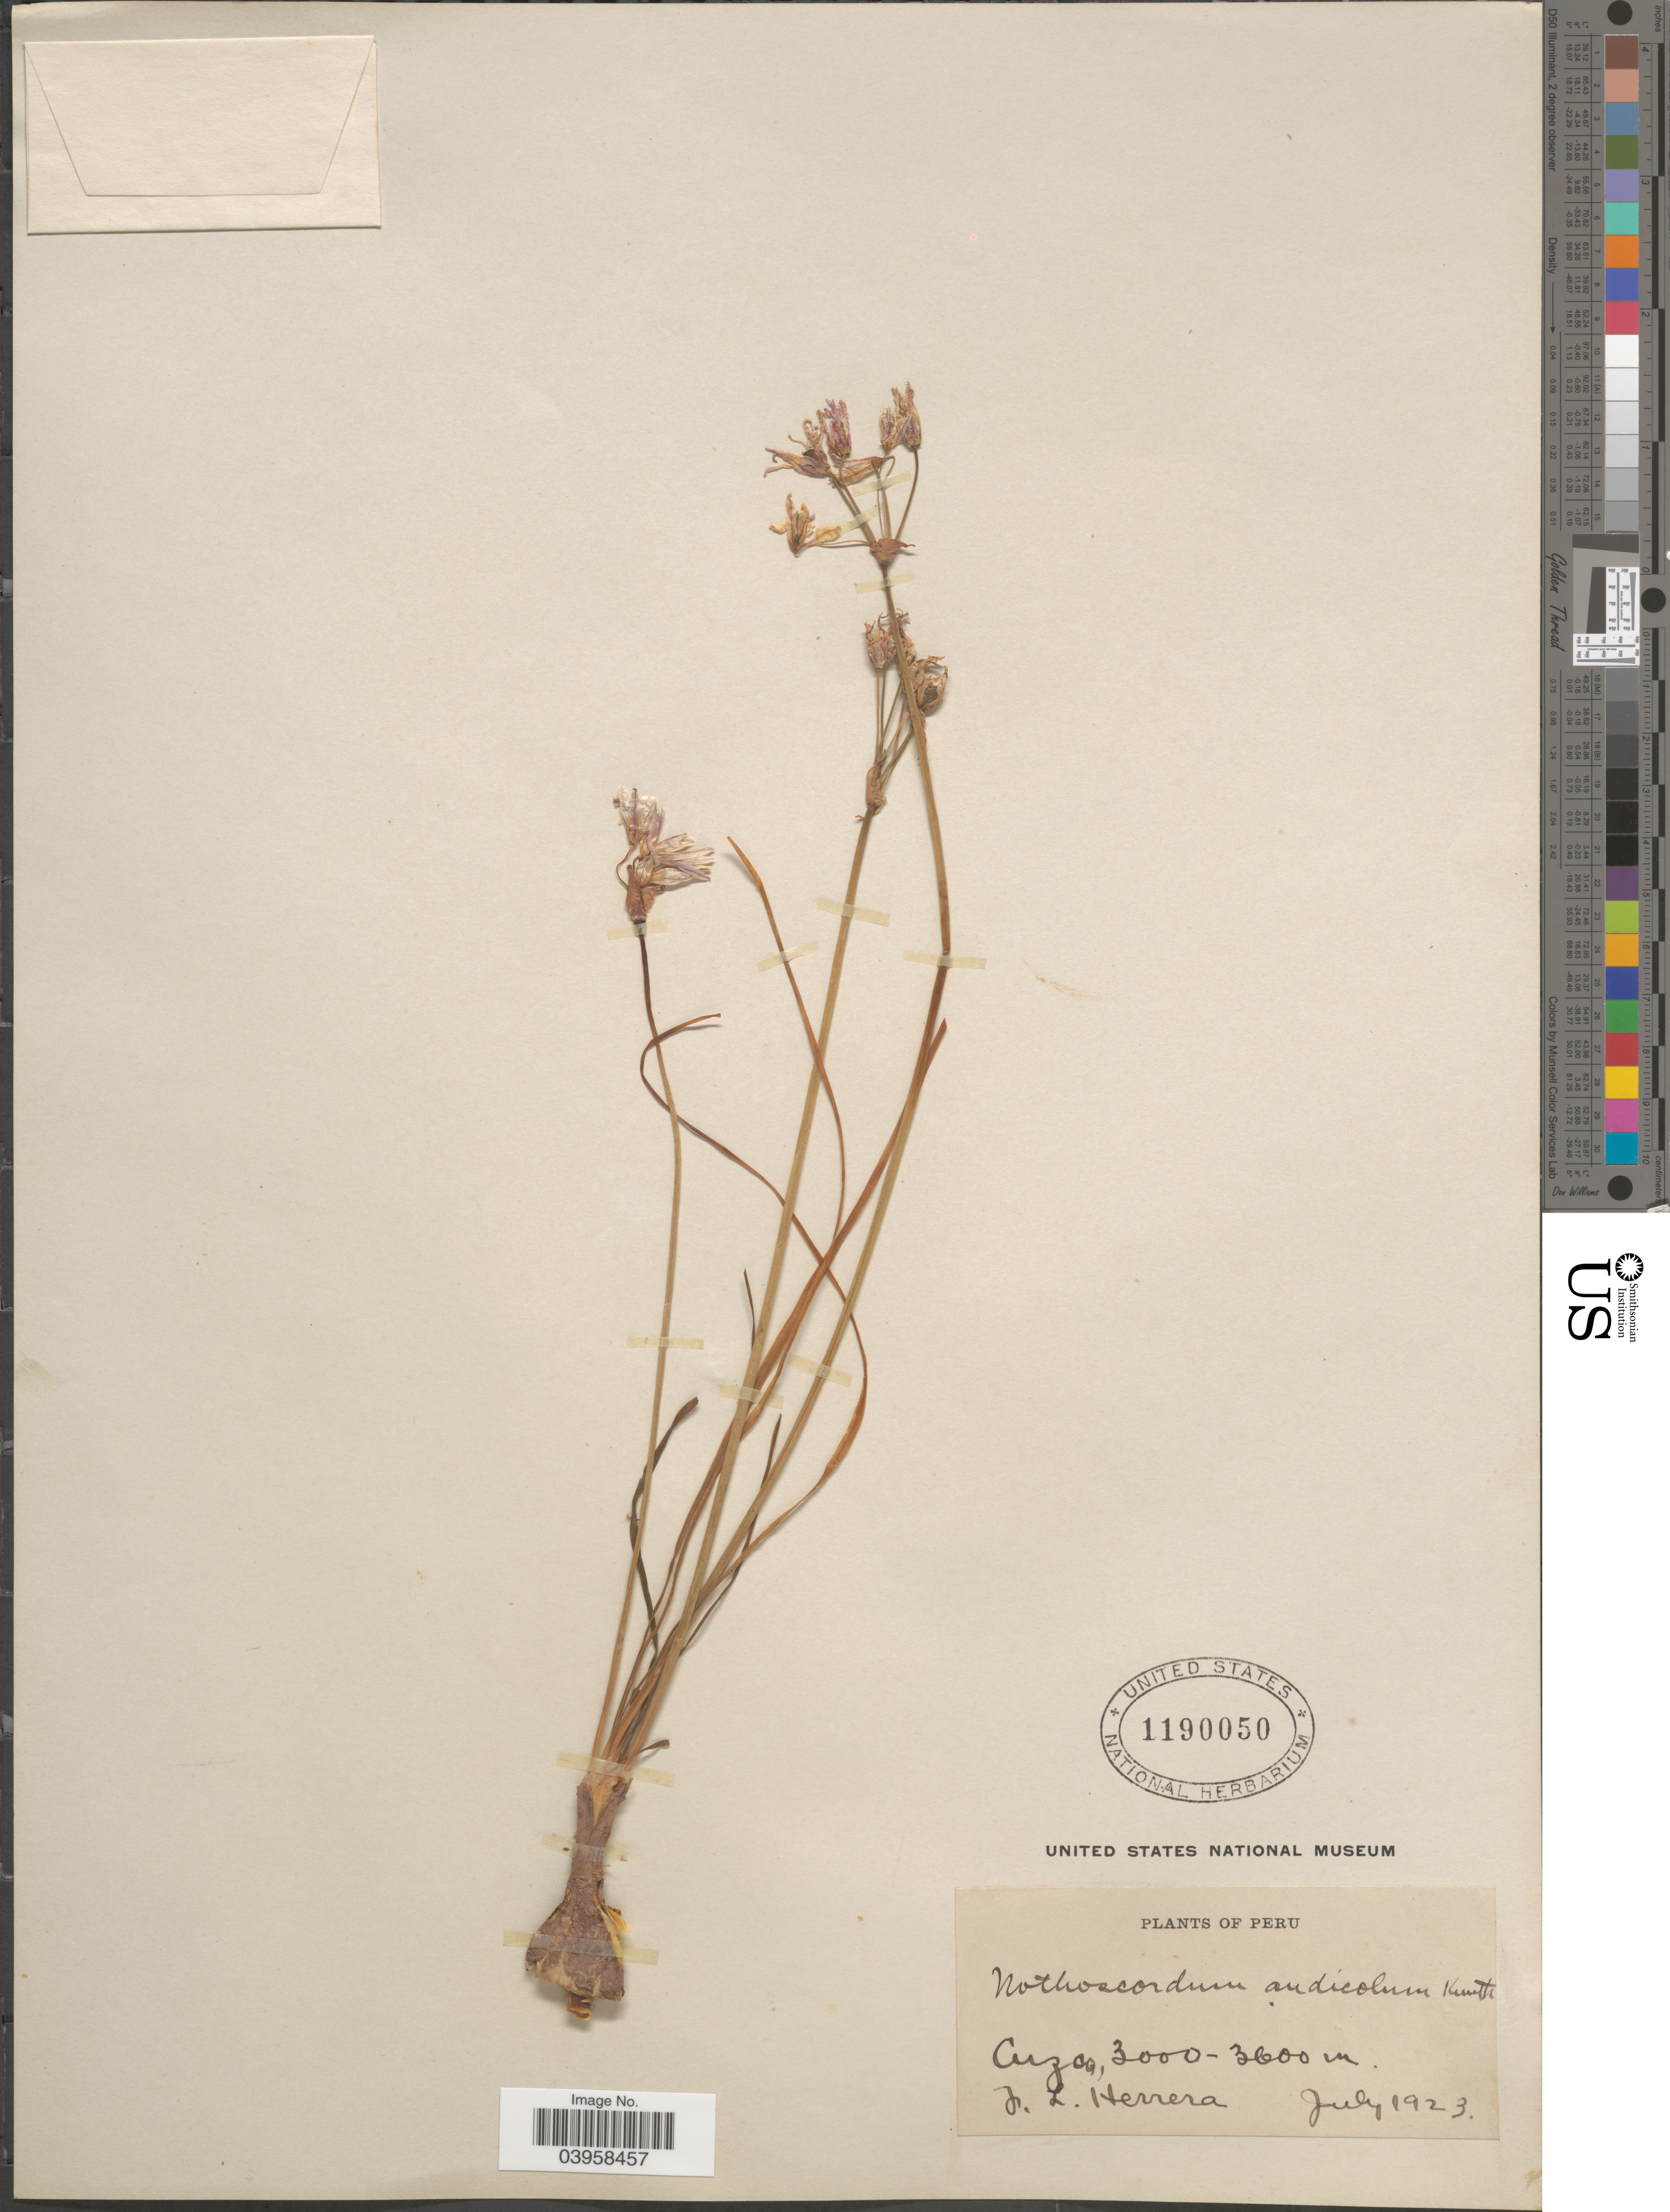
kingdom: Plantae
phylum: Tracheophyta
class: Liliopsida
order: Asparagales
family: Amaryllidaceae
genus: Nothoscordum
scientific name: Nothoscordum andicola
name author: Kunth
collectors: F. L. Herrera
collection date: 1923-07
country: Peru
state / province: Cusco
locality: Cuzco.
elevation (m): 3000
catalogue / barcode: US 1190050